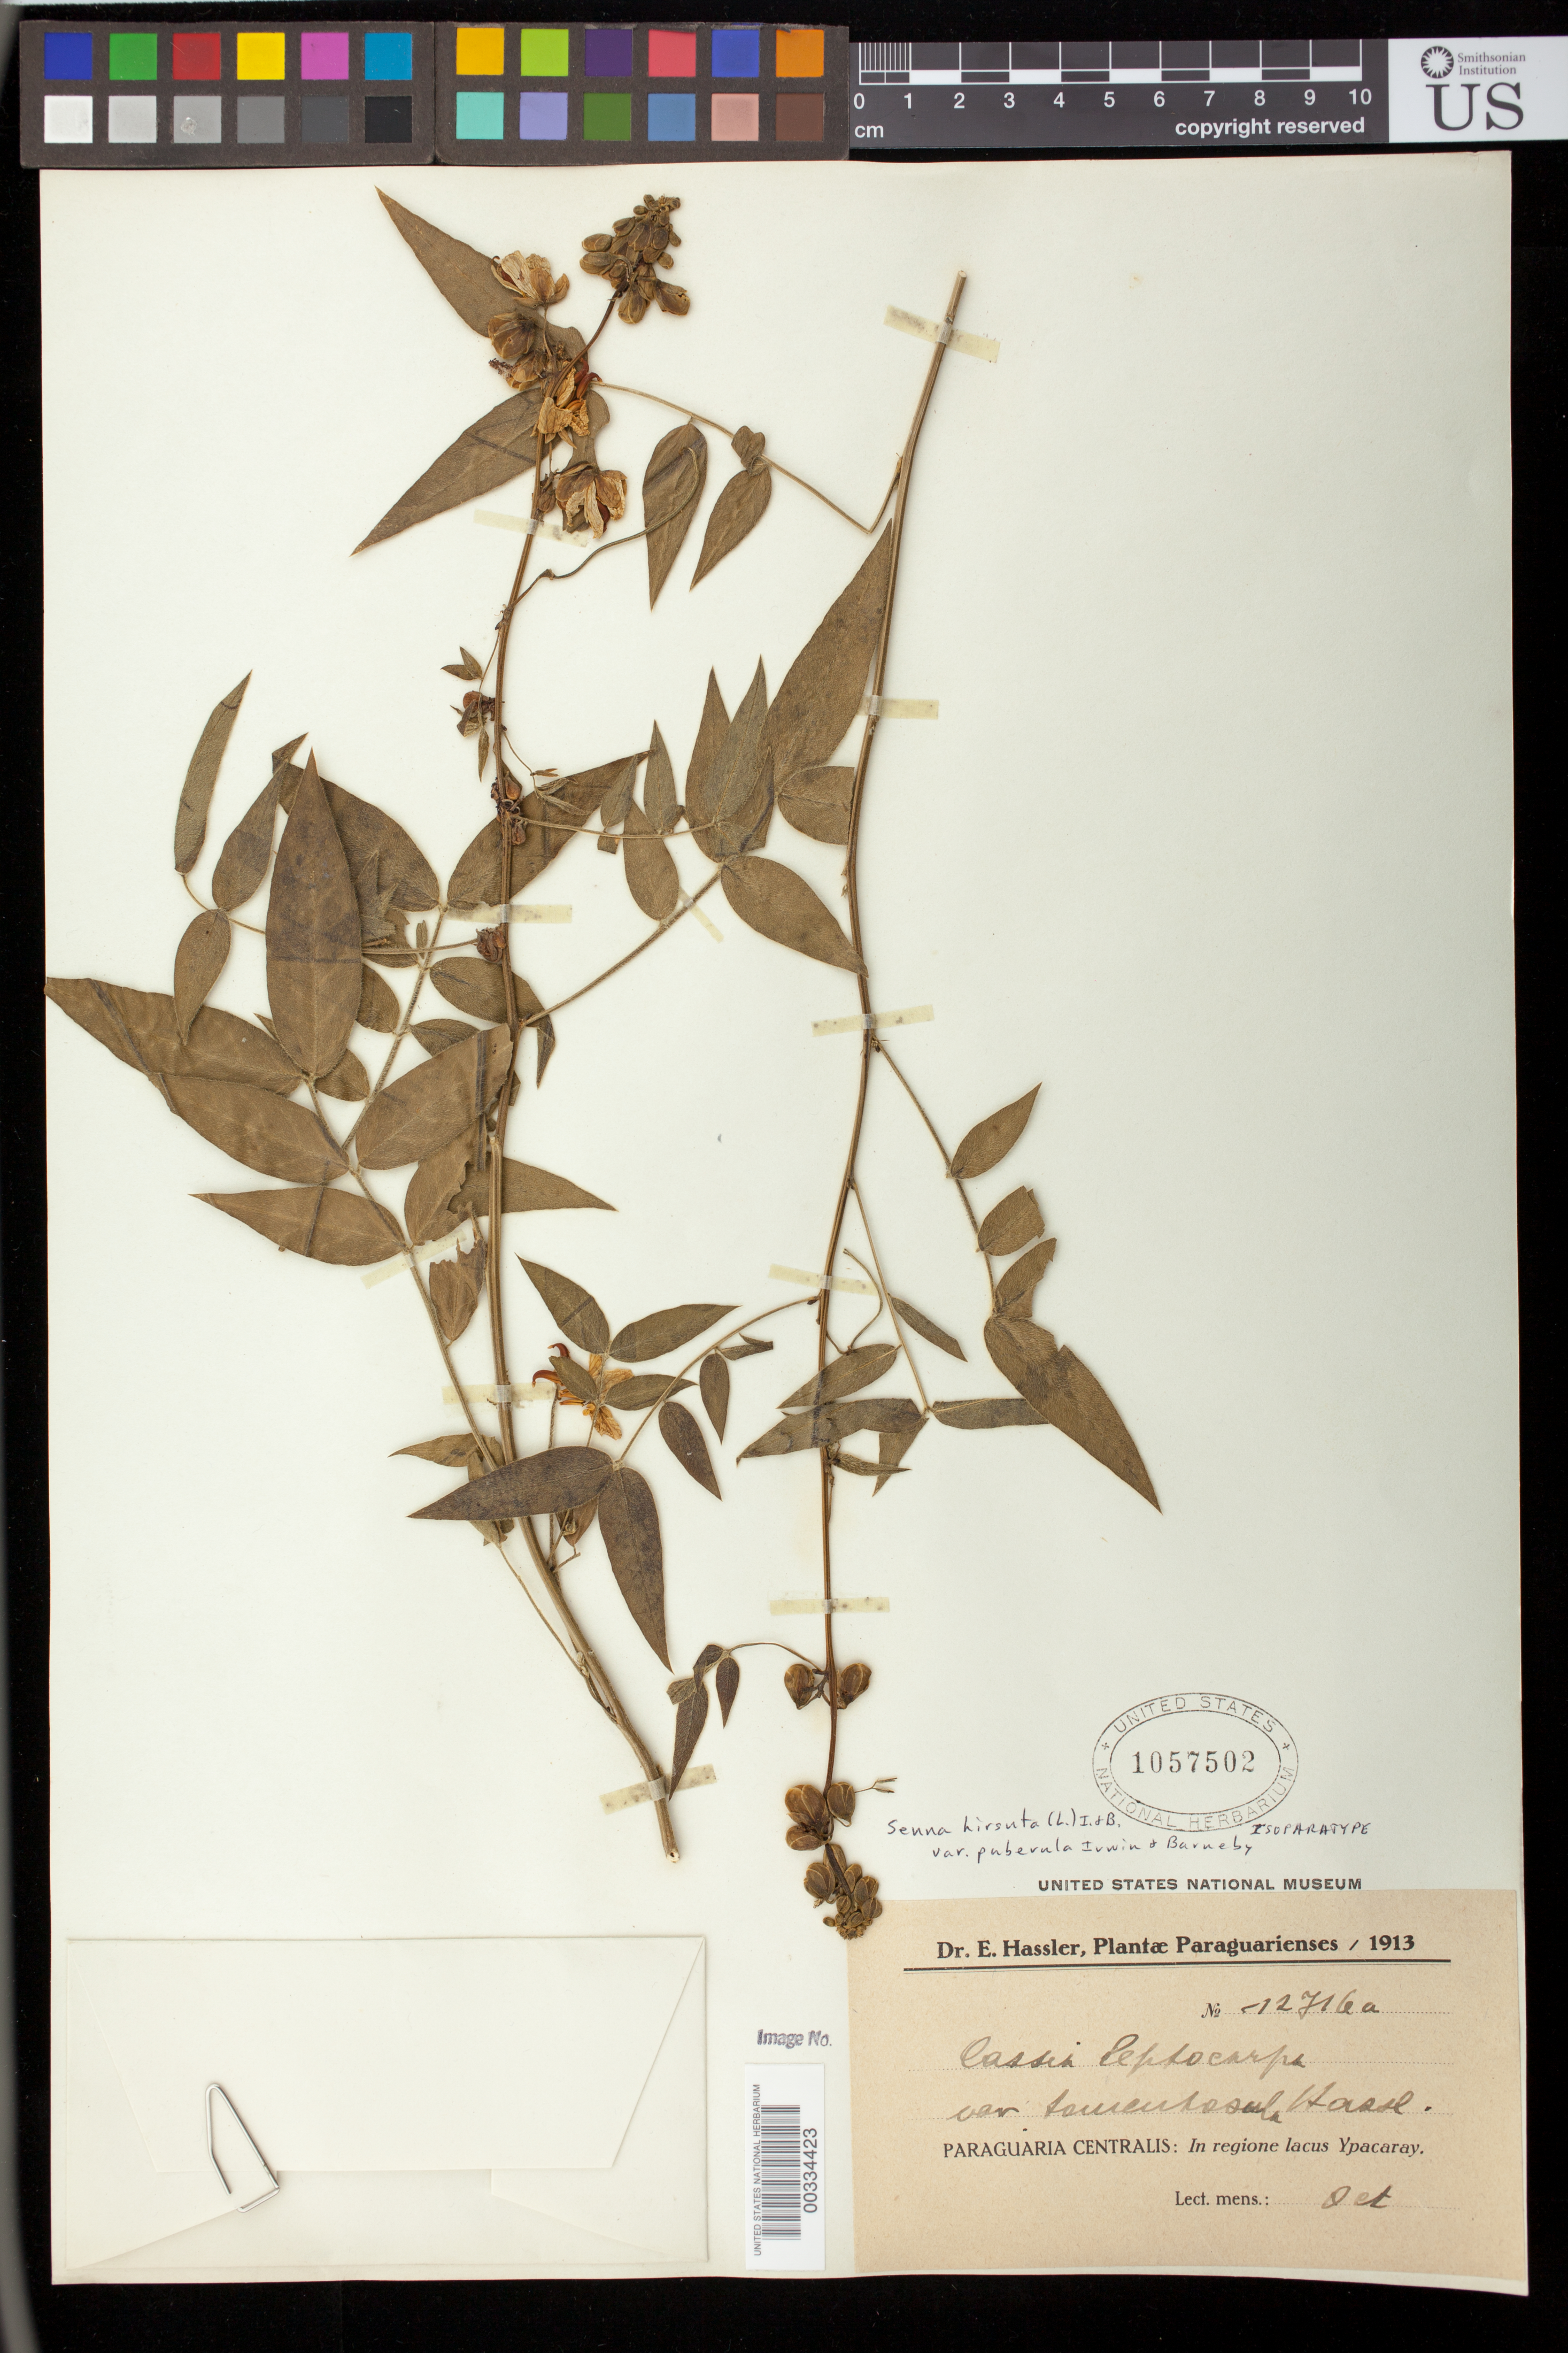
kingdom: Plantae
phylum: Tracheophyta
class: Magnoliopsida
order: Fabales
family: Fabaceae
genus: Senna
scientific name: Senna hirsuta var. leptocarpa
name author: (Benth.) H.S. Irwin & Barneby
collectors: E. Hassler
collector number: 12716a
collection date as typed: Oct 1913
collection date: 1913-10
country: Paraguay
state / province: Central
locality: Ypacaray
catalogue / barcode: US 1057502